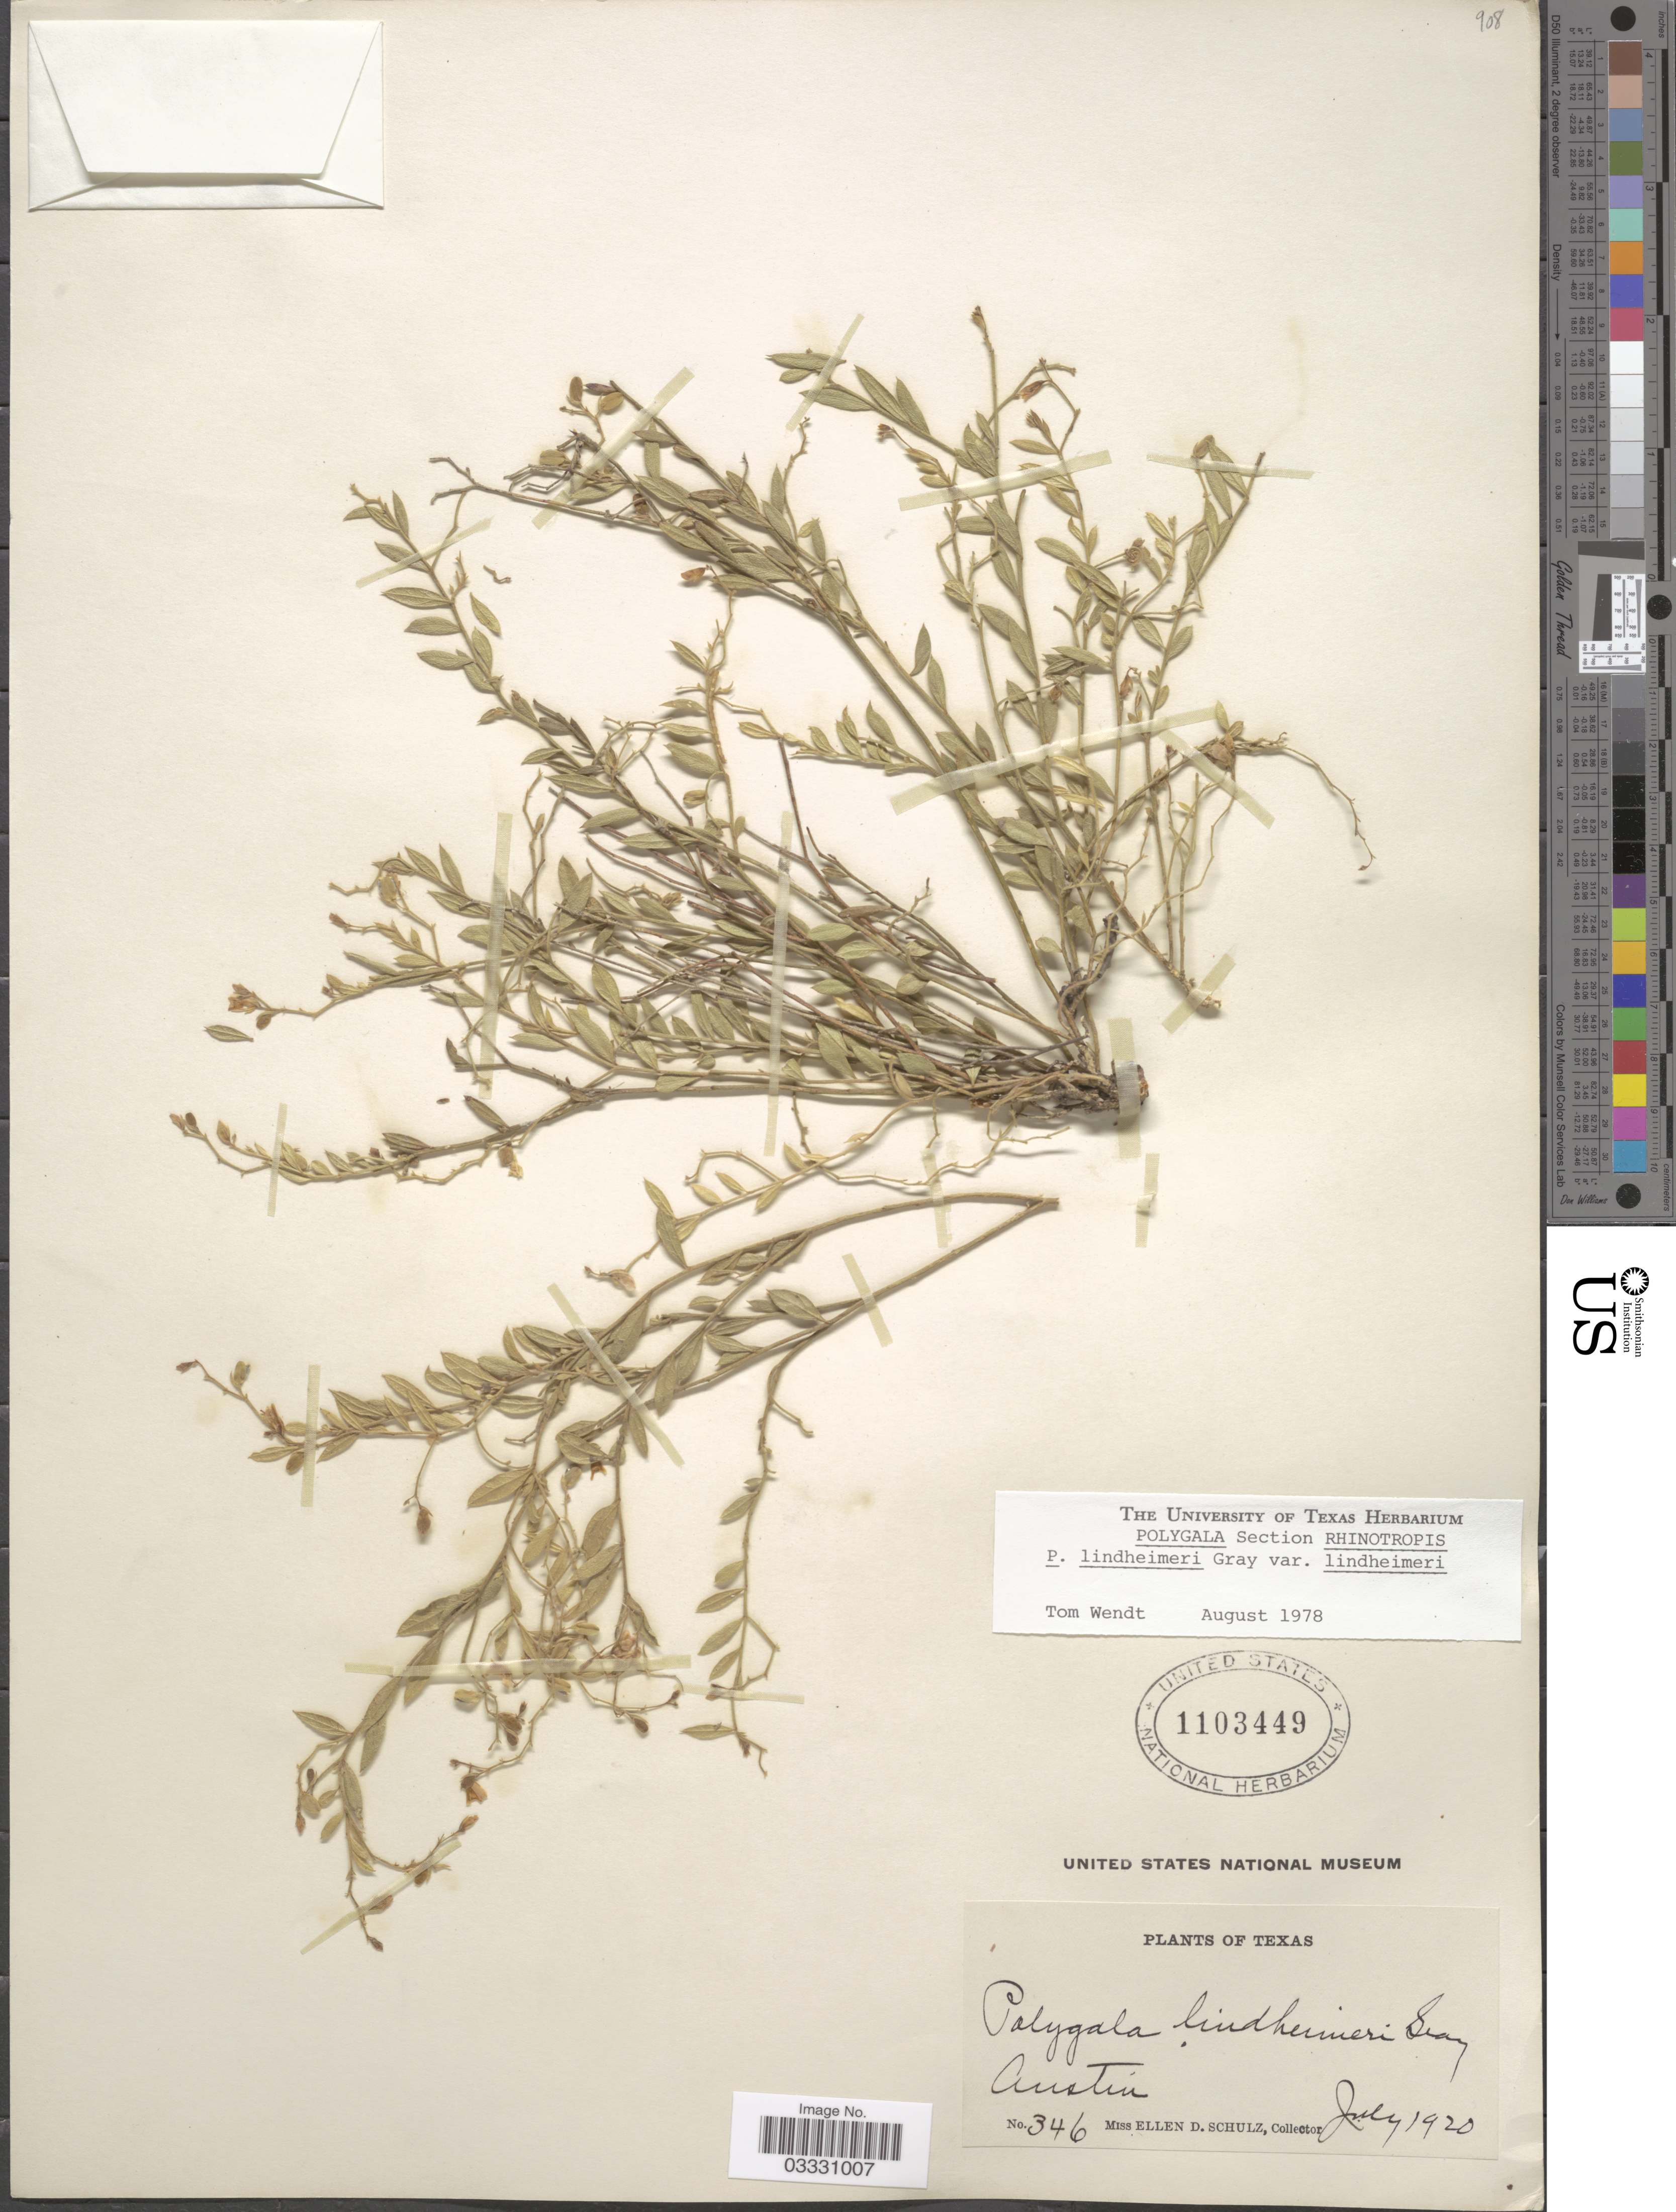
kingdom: Plantae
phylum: Tracheophyta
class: Magnoliopsida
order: Fabales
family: Polygalaceae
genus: Rhinotropis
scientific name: Rhinotropis lindheimeri var. lindheimeri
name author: (A. Gray) J.R. Abbott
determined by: Strong, Mark T., (BOT), Smithsonian Institution - National Museum of Natural History (UNITED STATES)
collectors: E. D. Schulz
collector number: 346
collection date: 1920-07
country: United States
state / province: Texas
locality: Austin.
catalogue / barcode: US 1103449